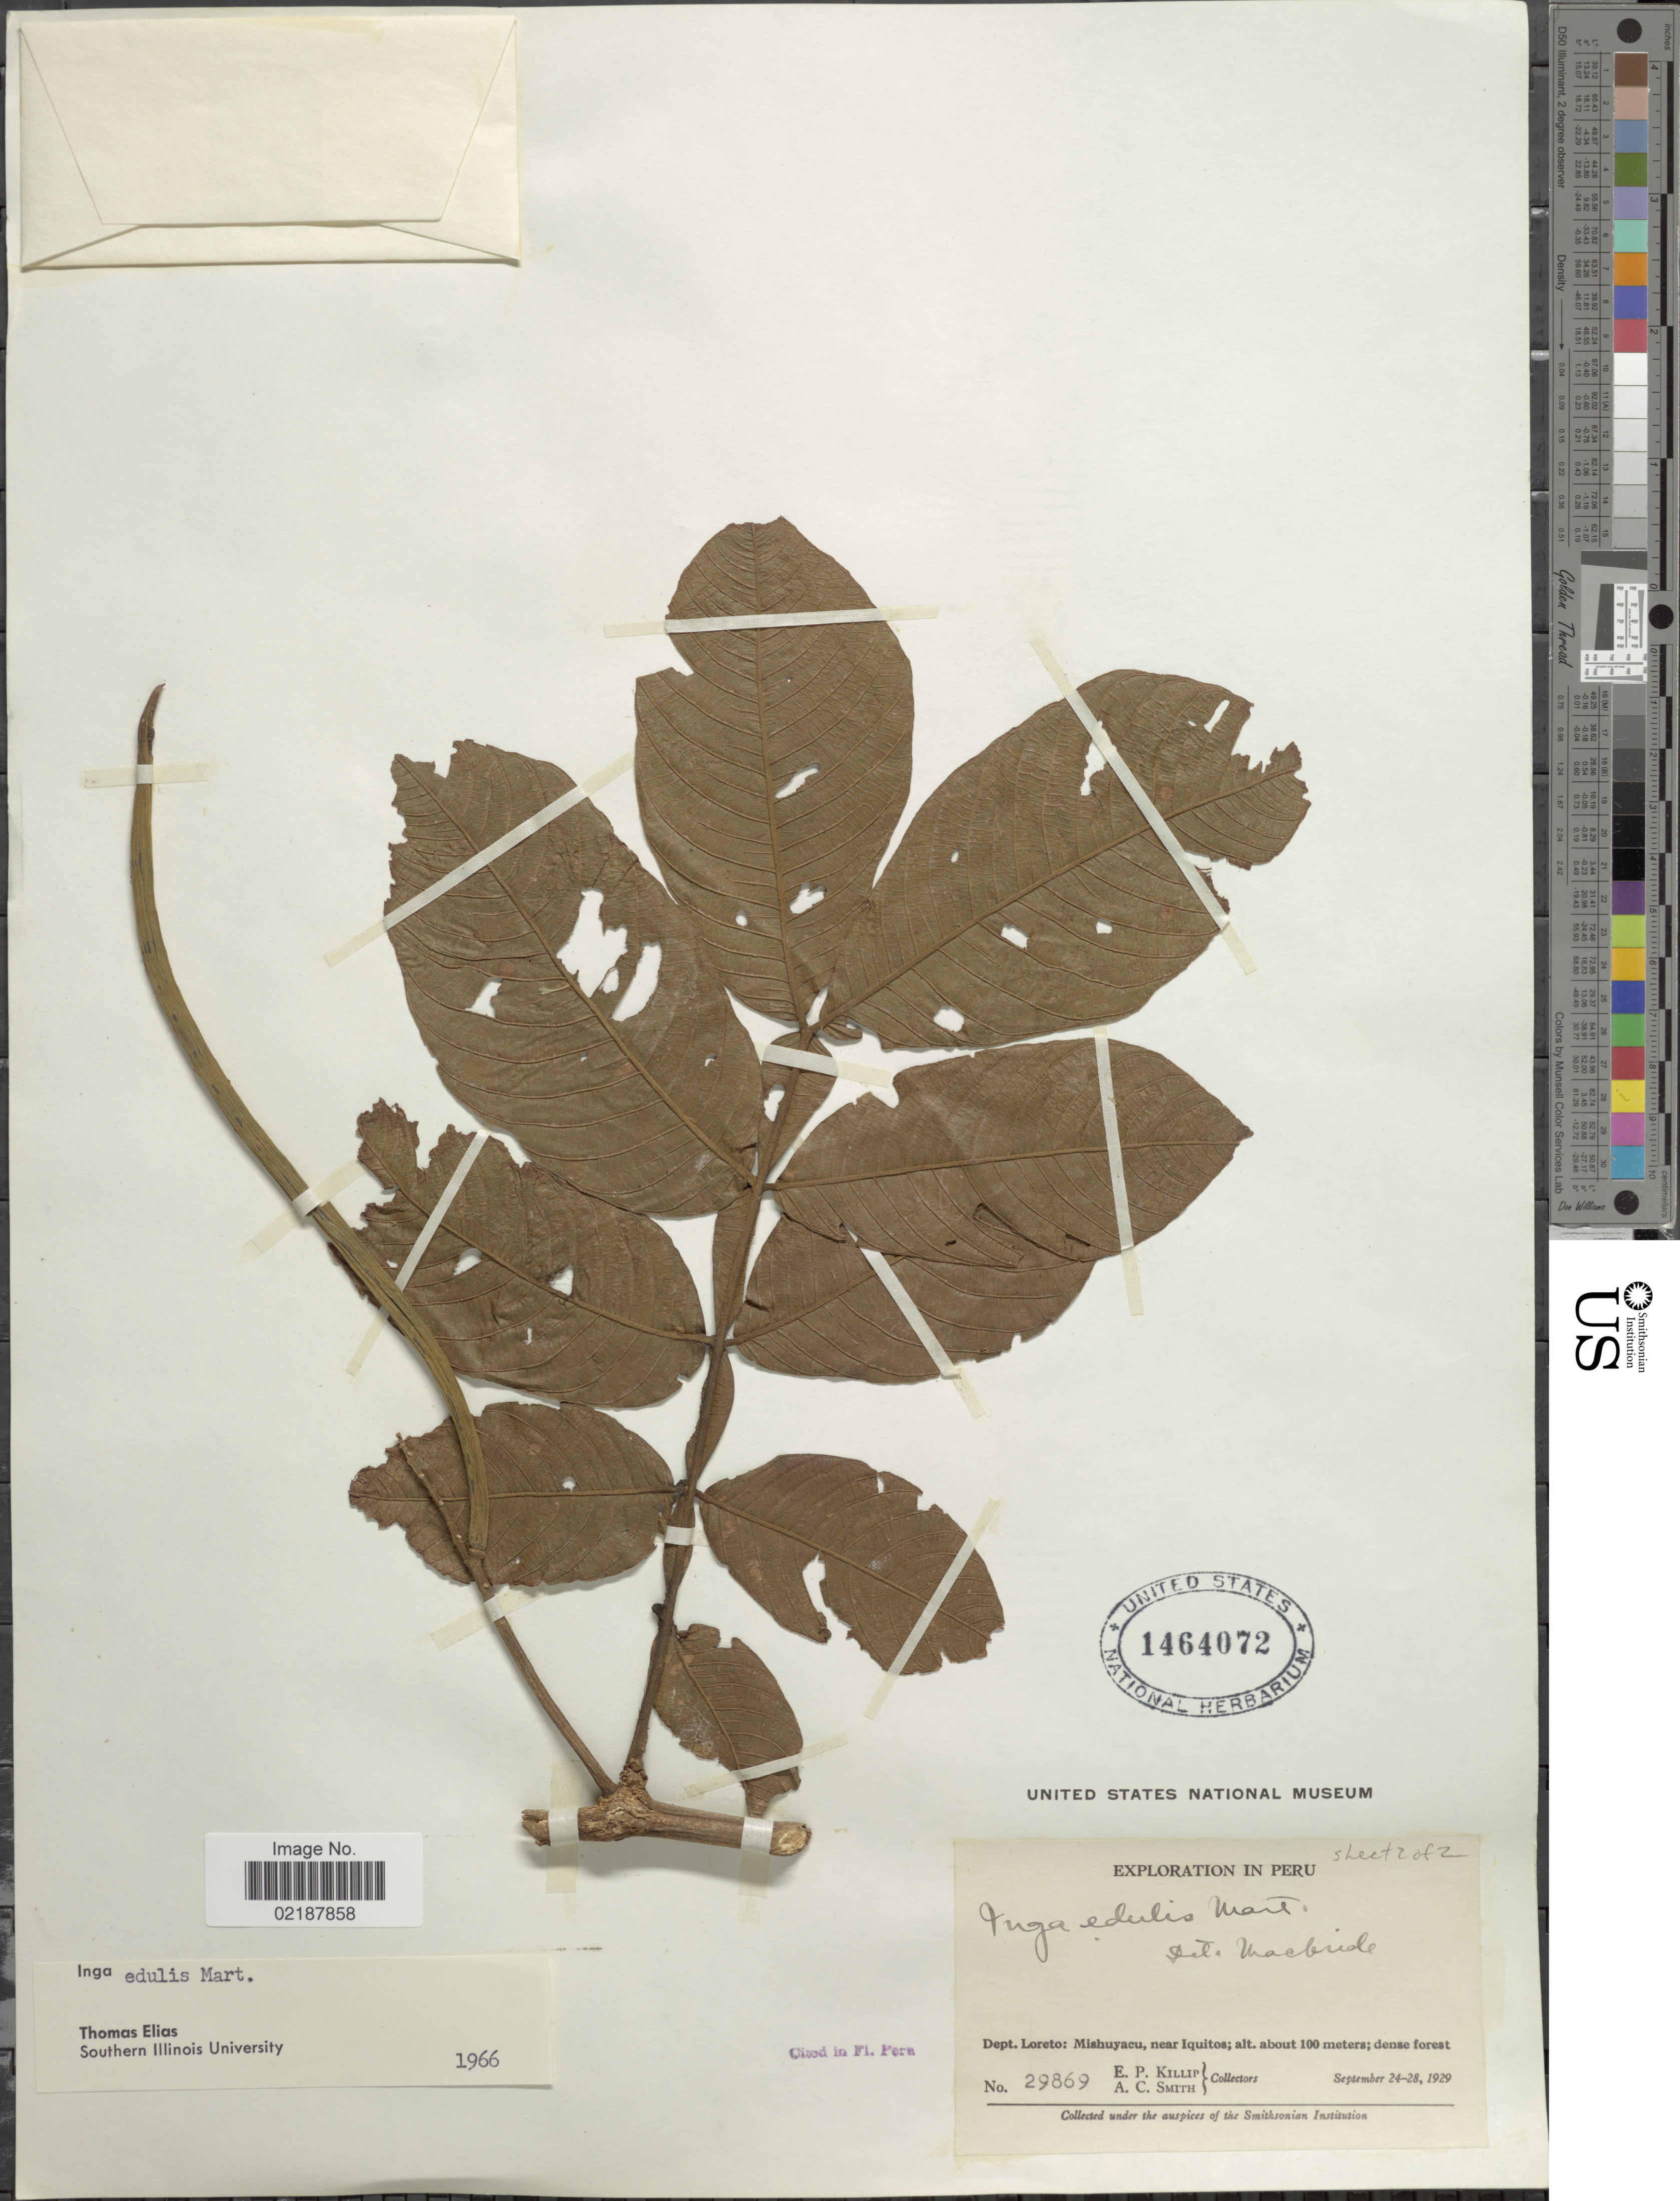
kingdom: Plantae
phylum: Tracheophyta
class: Magnoliopsida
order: Fabales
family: Fabaceae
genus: Inga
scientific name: Inga edulis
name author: Mart.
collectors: E. P. Killip & A. C. Smith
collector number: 29869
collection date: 1929-09-24/1929-09-28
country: Peru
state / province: Loreto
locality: Dept. Loreto: Mishuyacu, near Iquitos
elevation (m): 100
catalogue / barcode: US 1464072